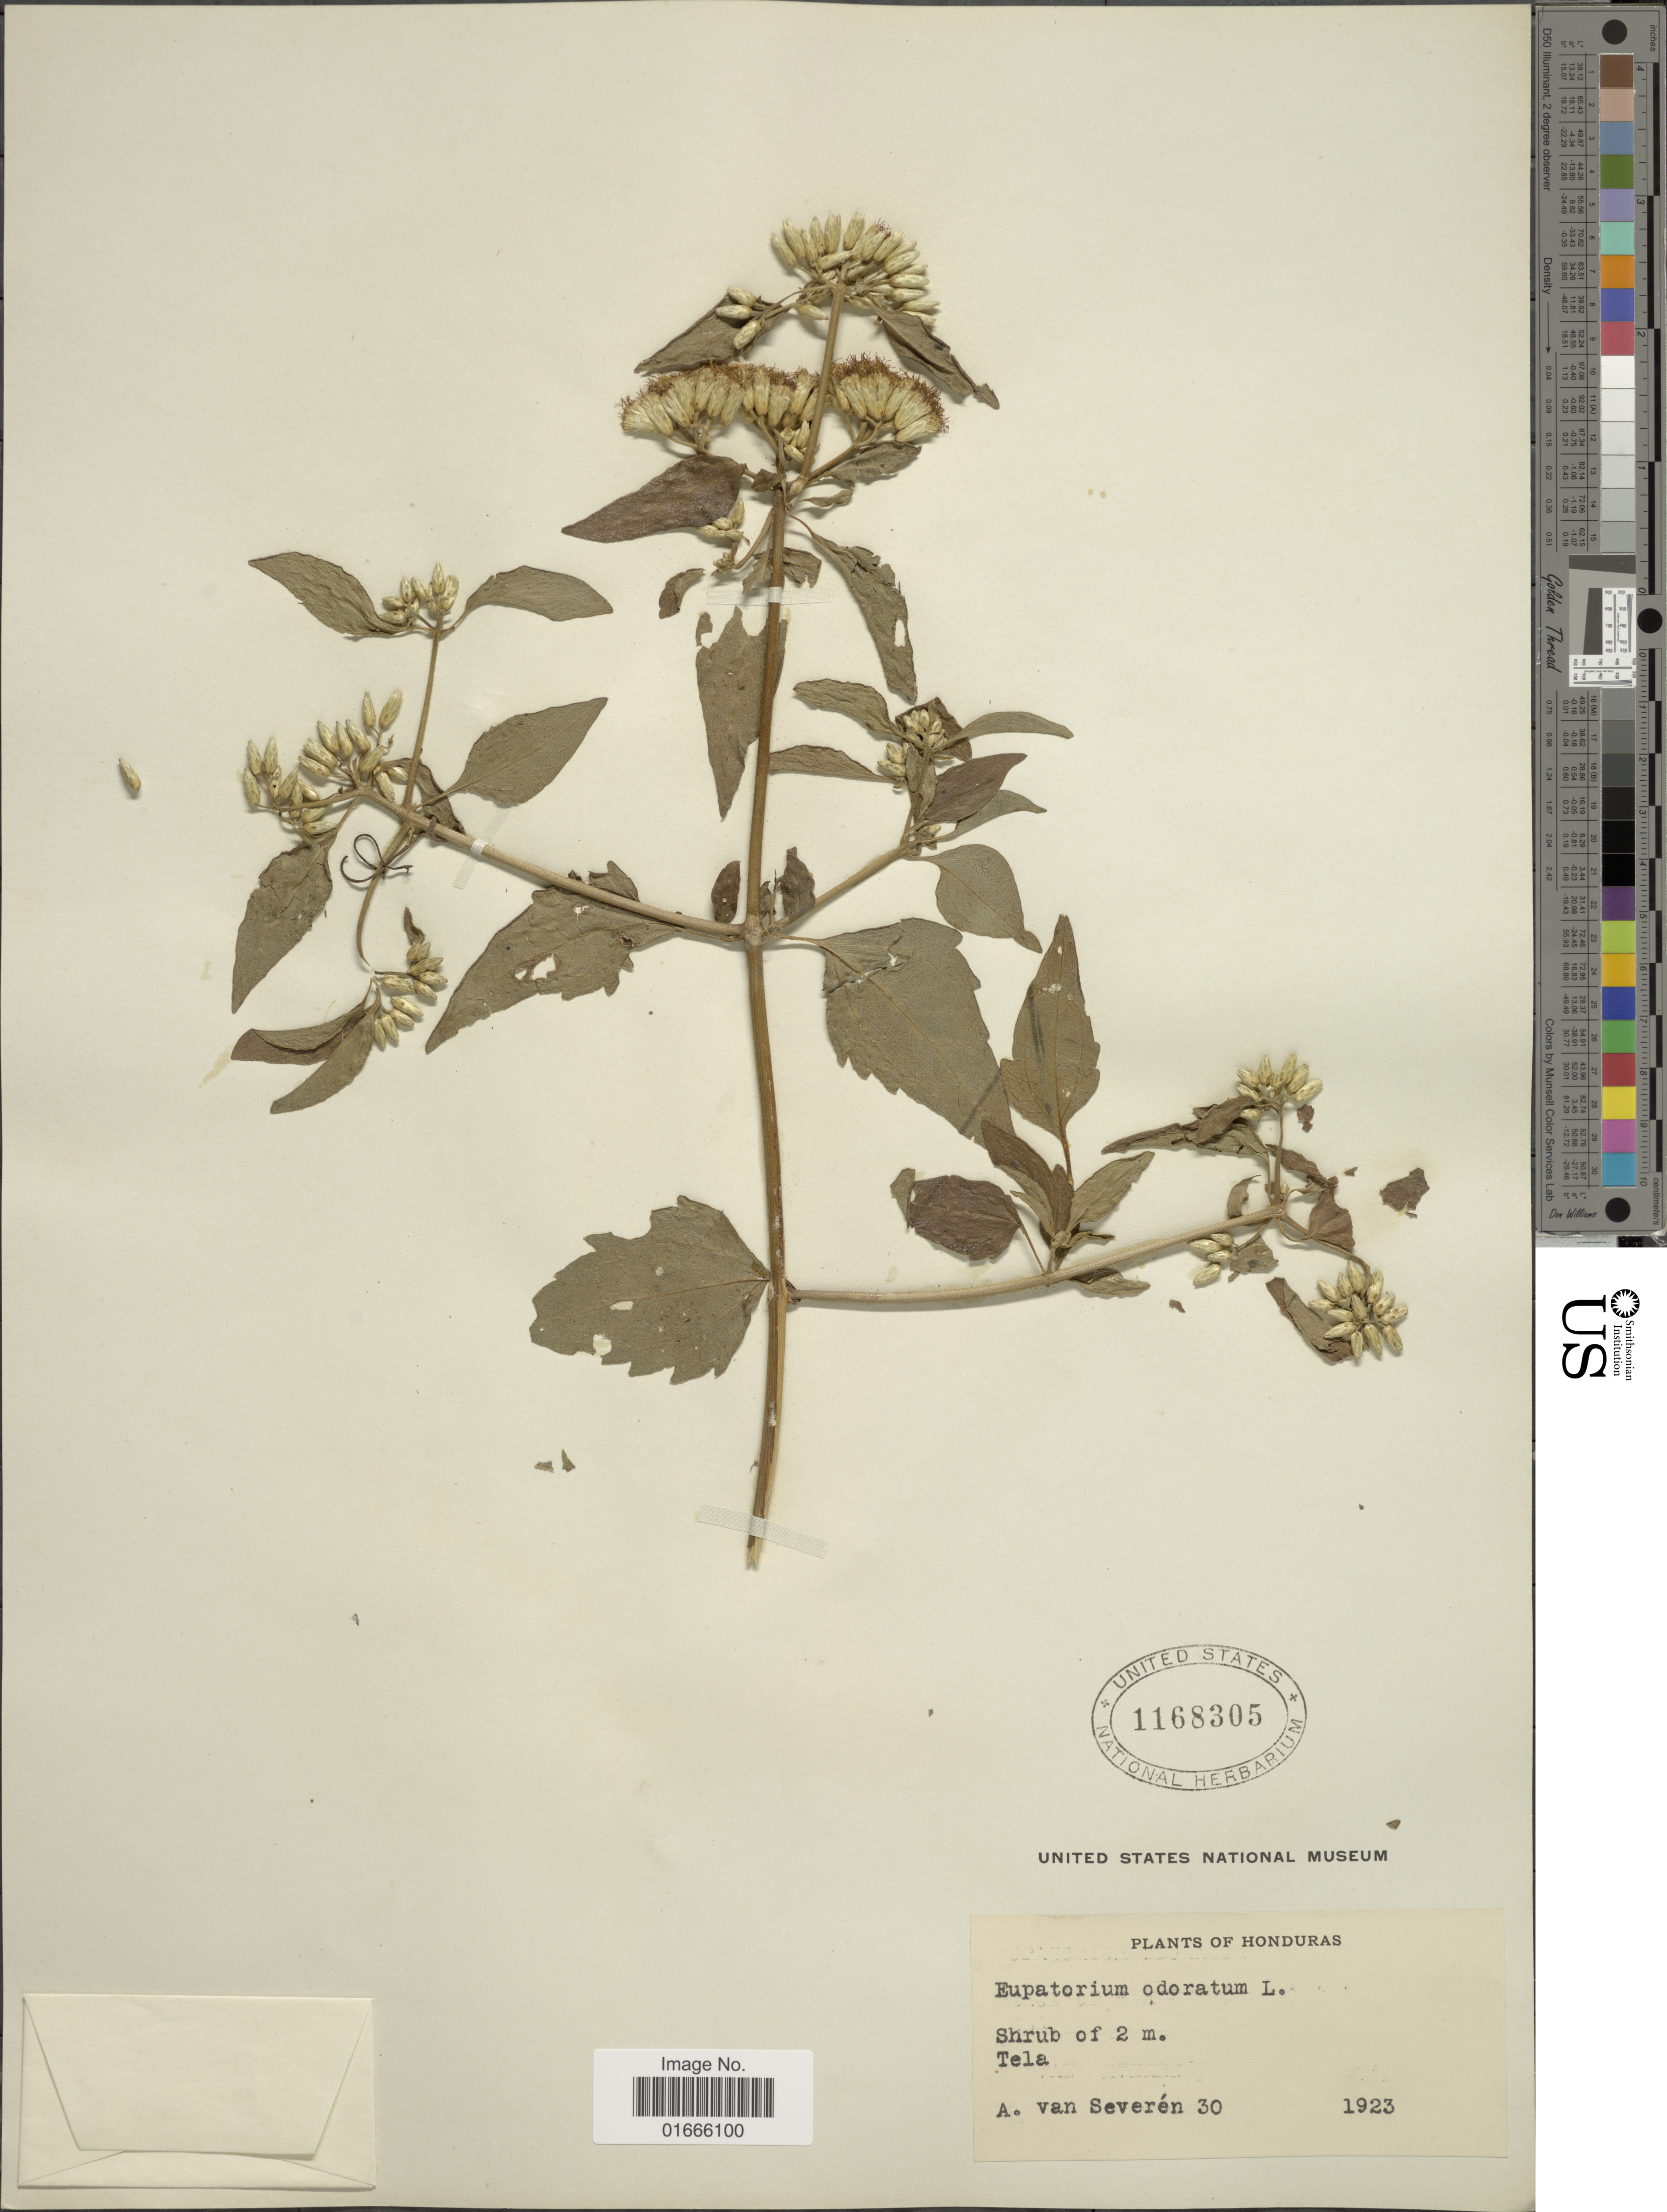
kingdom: Plantae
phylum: Tracheophyta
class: Magnoliopsida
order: Asterales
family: Asteraceae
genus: Chromolaena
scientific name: Chromolaena odorata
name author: (L.) R.M. King & H. Rob.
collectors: A. Van Severen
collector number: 30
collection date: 1923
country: Honduras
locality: Tela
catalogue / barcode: US 1168305